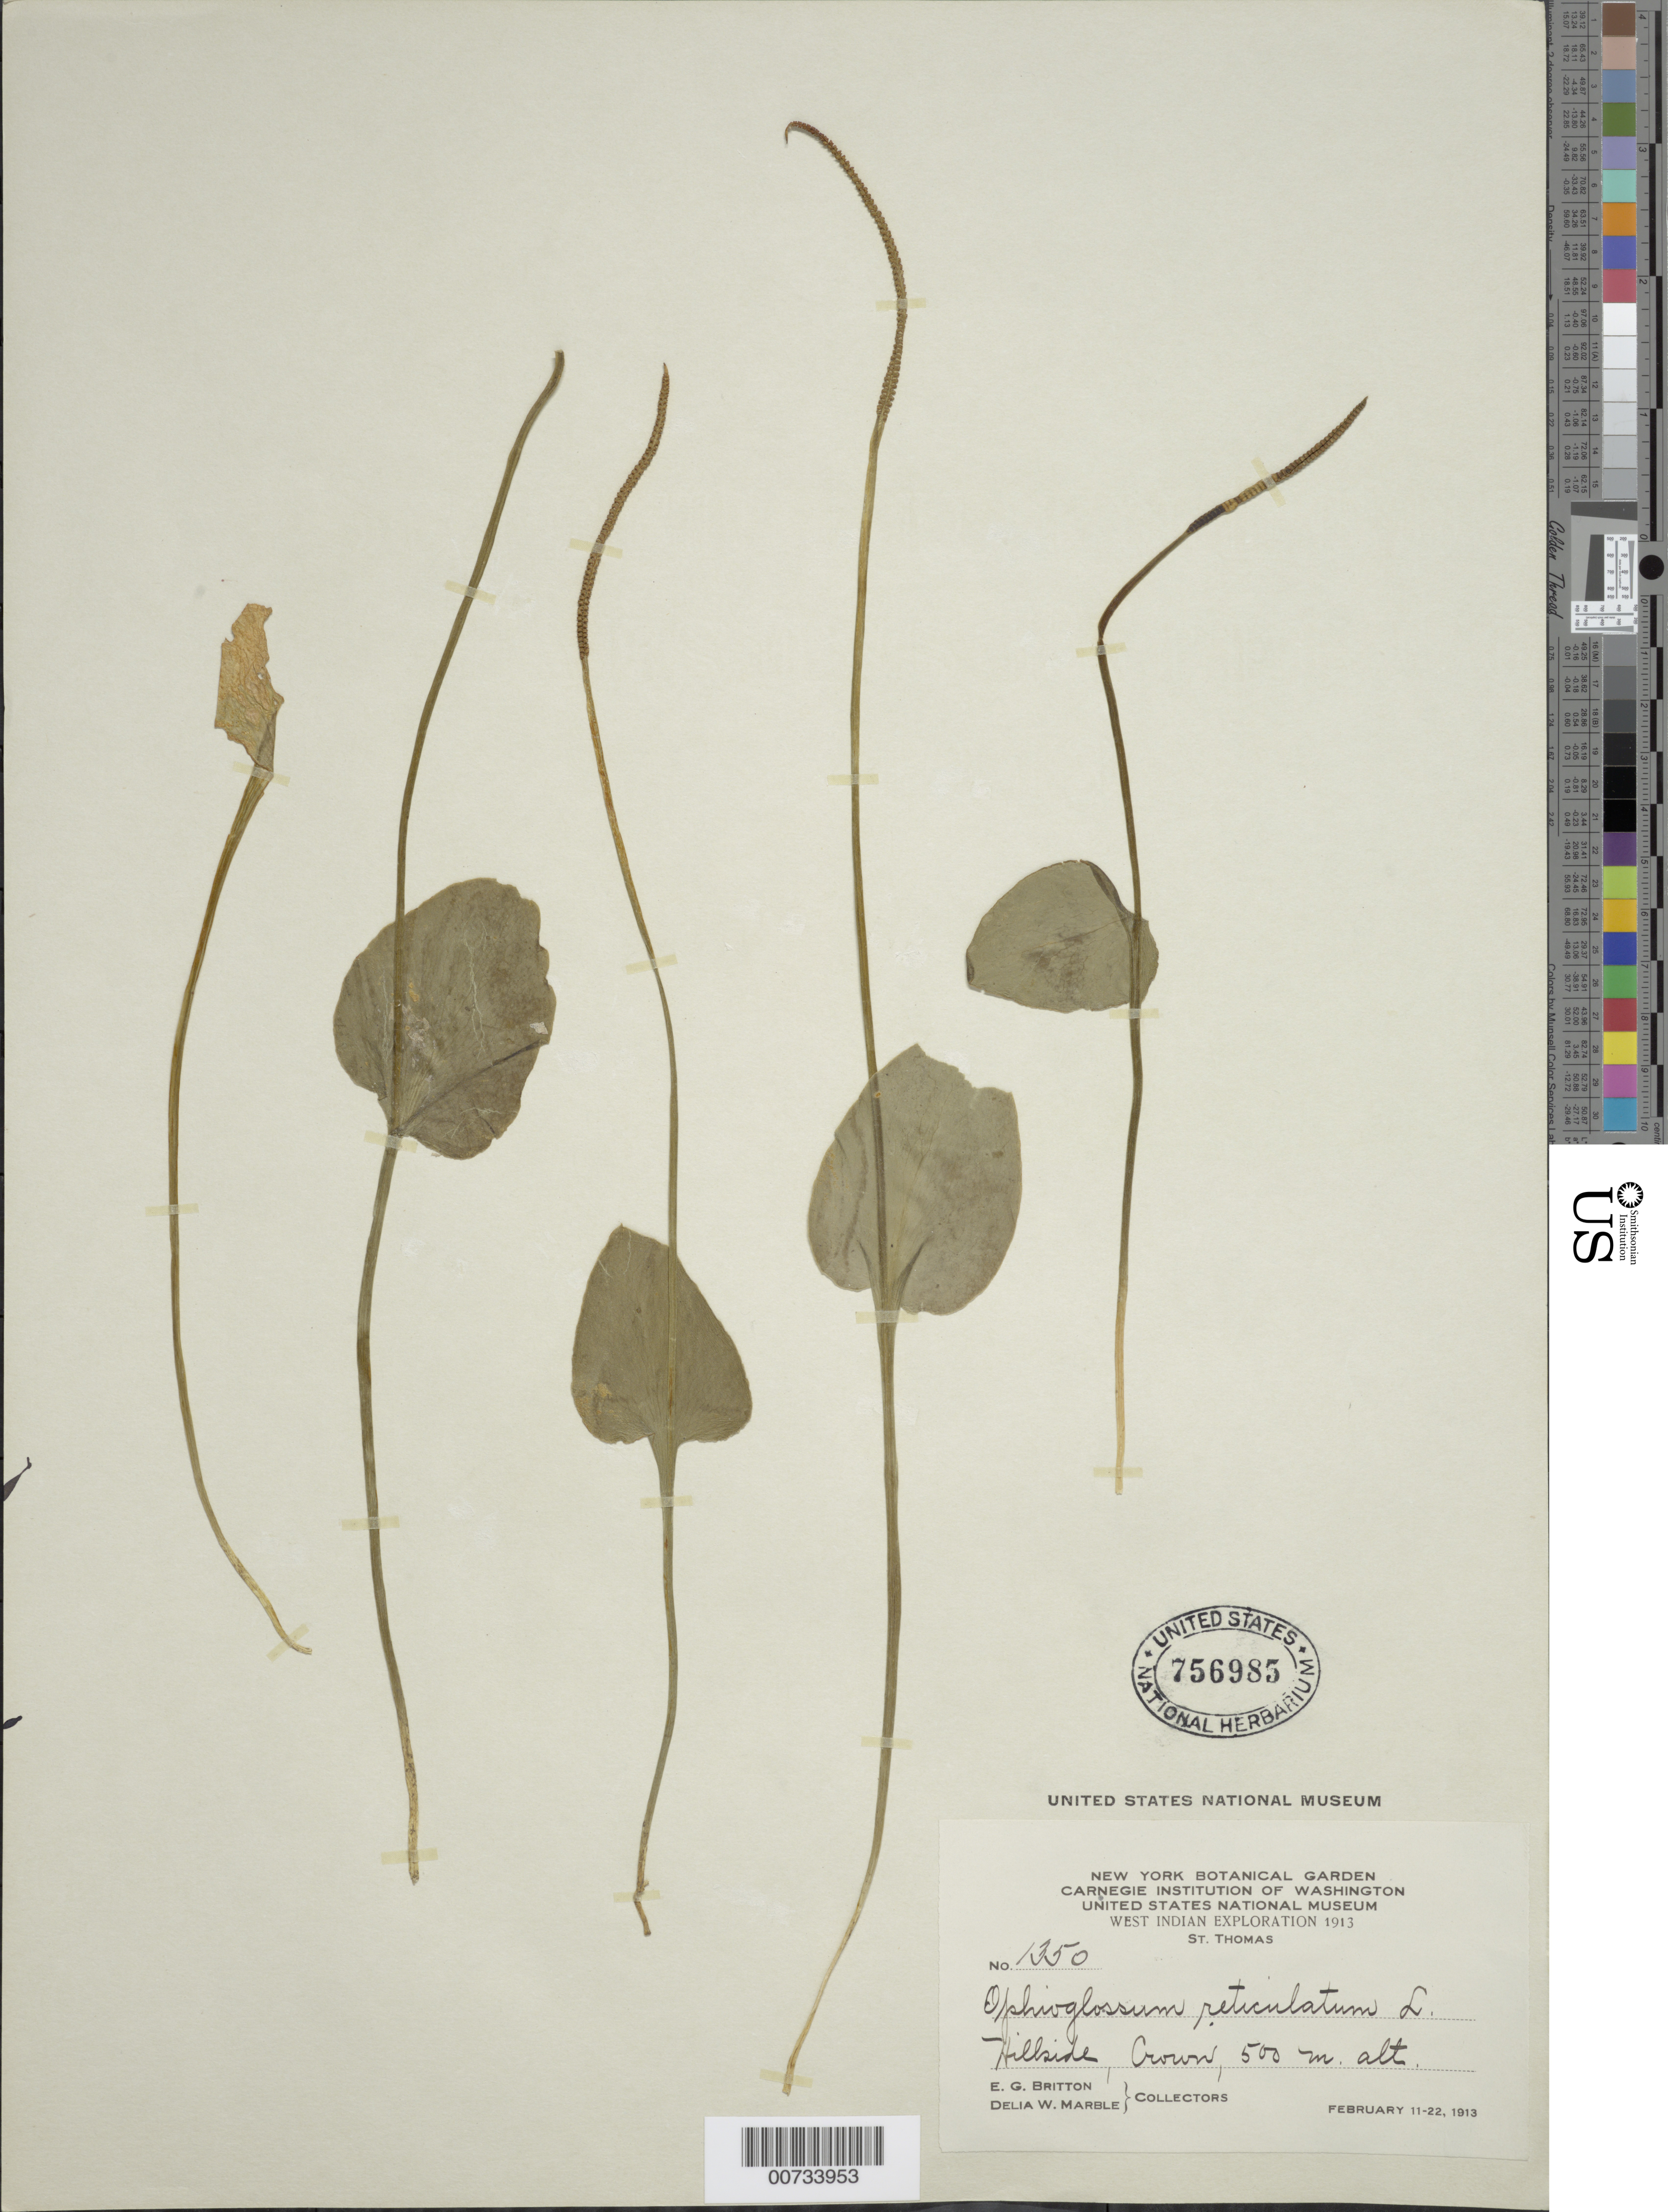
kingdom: Plantae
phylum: Tracheophyta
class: Polypodiopsida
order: Ophioglossales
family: Ophioglossaceae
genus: Ophioglossum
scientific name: Ophioglossum reticulatum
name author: L.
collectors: E. G. Britton & D. W. Marble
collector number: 1350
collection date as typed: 11 Feb 1913 to 22 Feb 1913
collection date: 1913-02-11/1913-02-22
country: U.S. Virgin Islands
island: St. Thomas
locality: St. Thomas; Crown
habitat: Hillside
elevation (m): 500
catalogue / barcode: US 756985